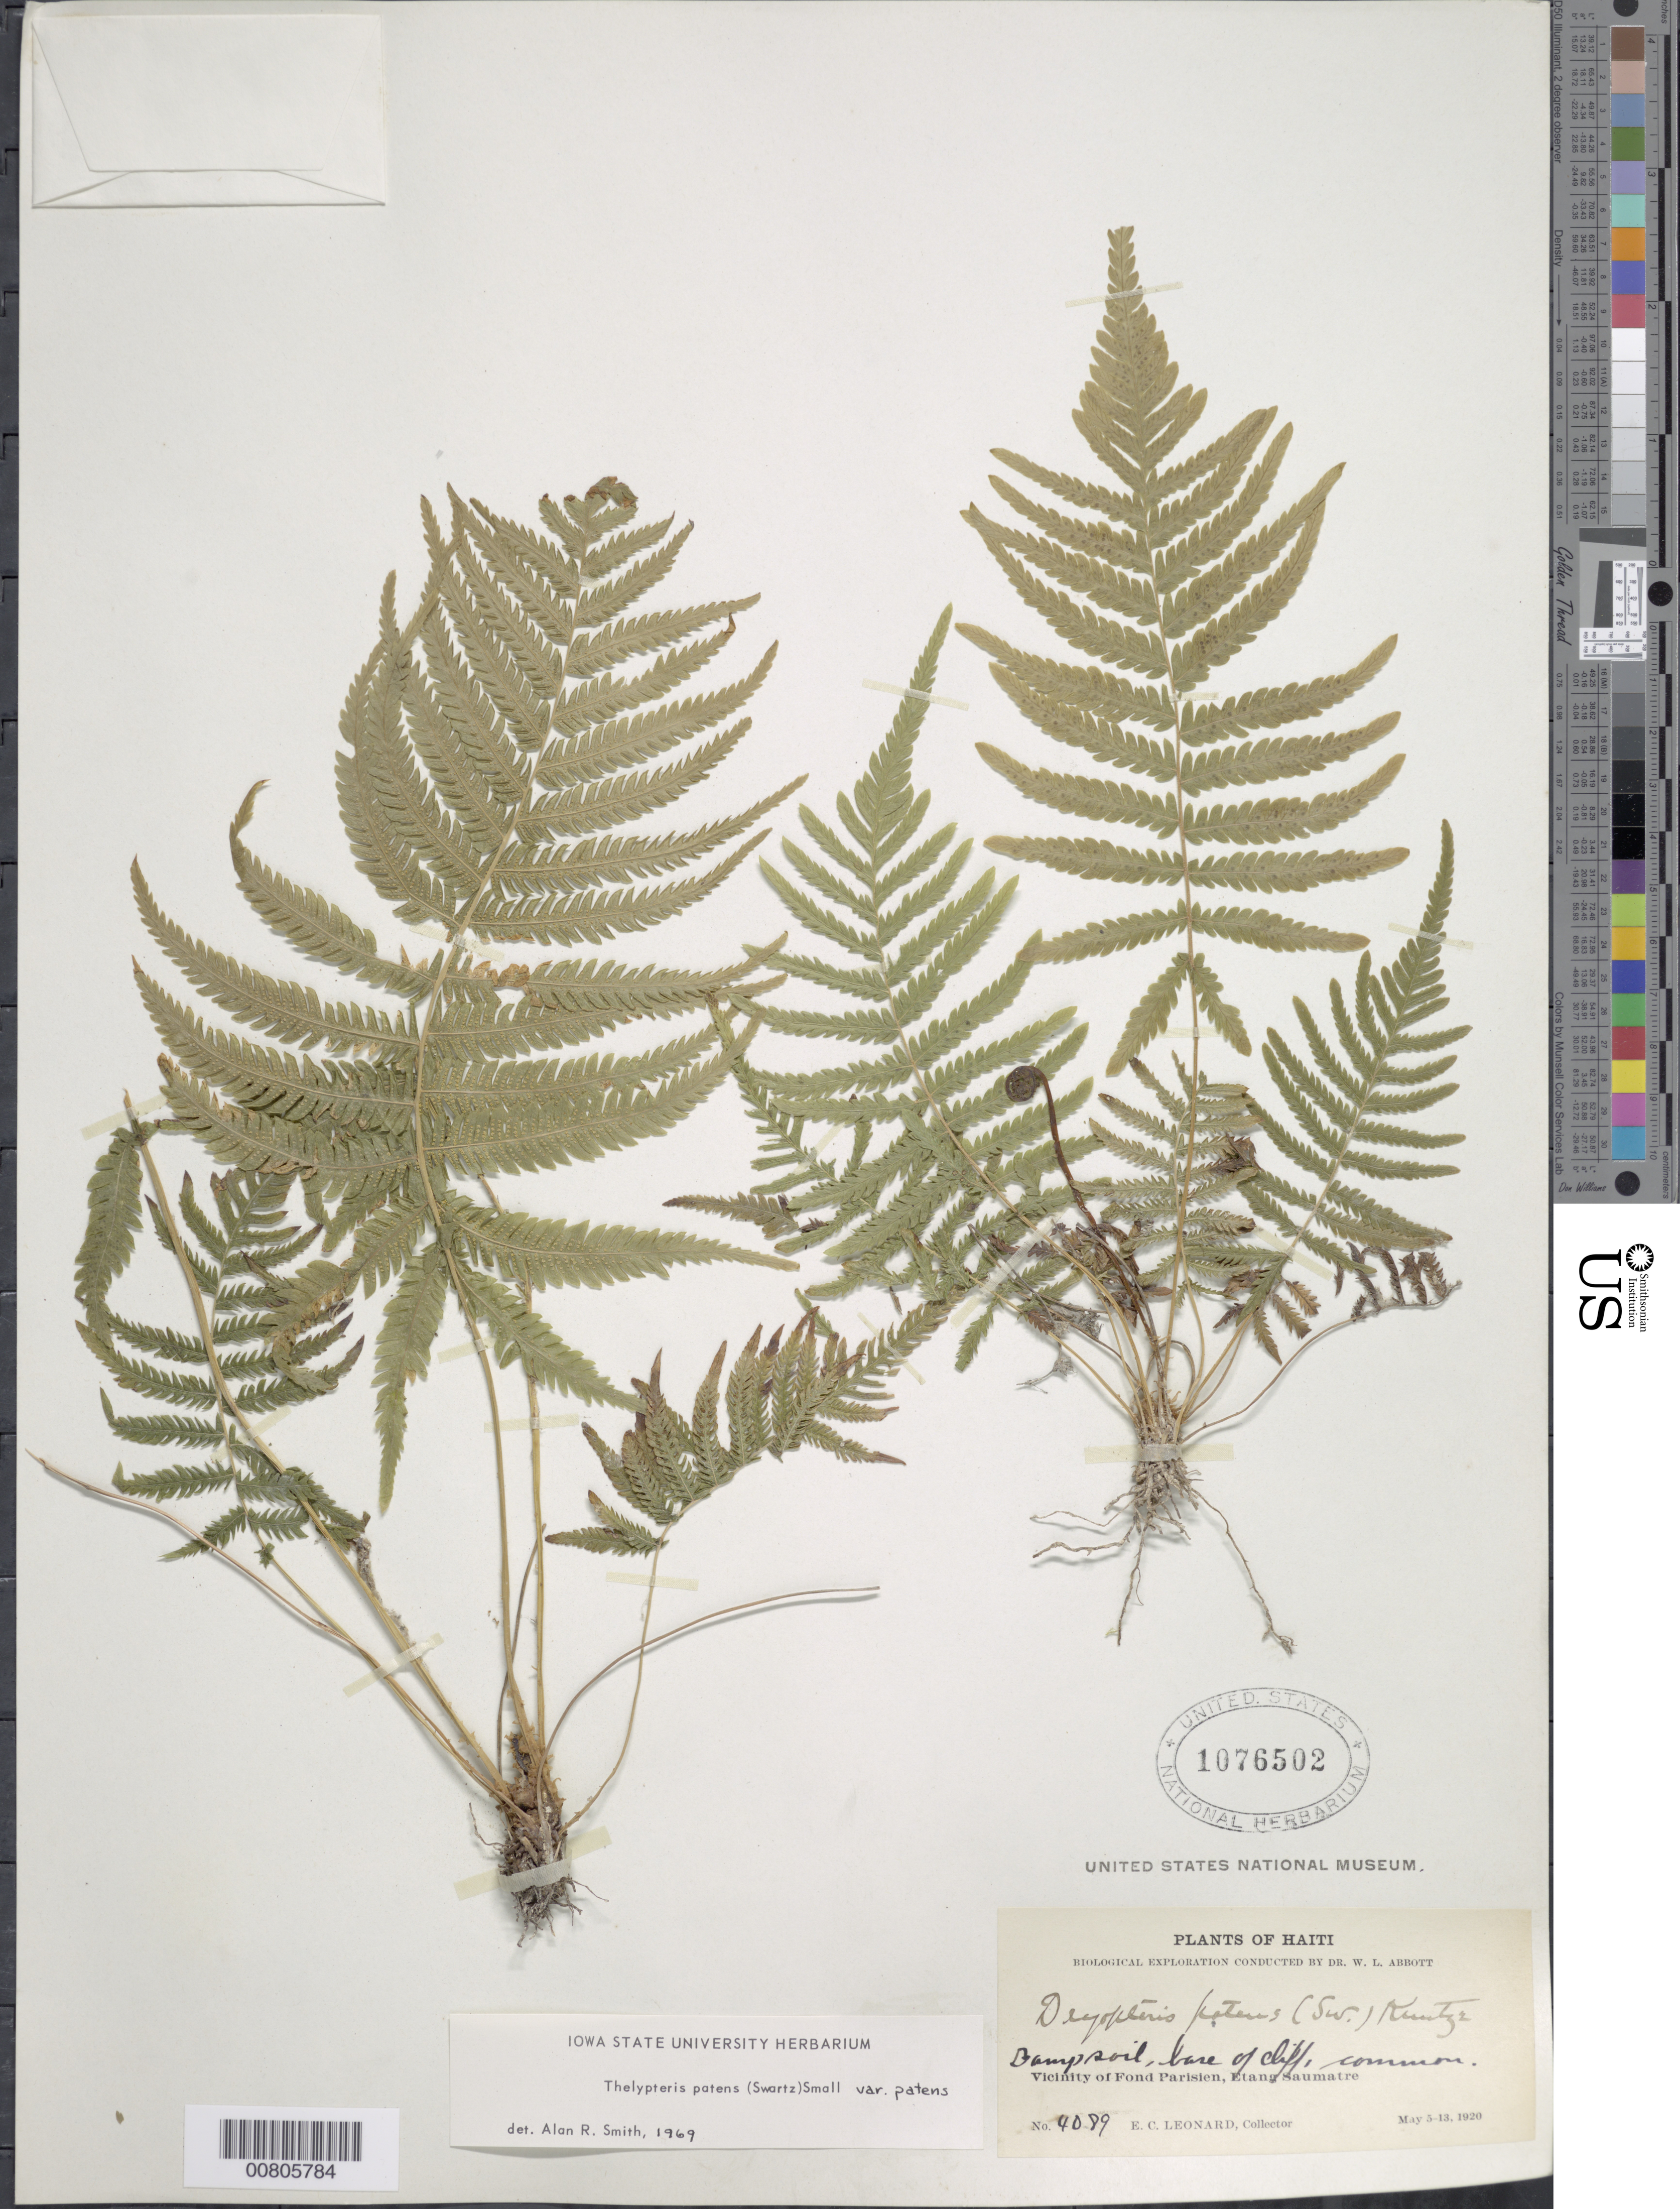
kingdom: Plantae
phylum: Tracheophyta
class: Polypodiopsida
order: Polypodiales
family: Thelypteridaceae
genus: Christella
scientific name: Christella patens var. patens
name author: (Sw.) Holttum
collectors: E. C. Leonard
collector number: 4089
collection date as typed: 05 May 1920 to 13 May 1920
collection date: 1920-05-05/1920-05-13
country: Haiti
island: Hispaniola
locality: Etang Saumatre, Fond Parisien vicinity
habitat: Damp soil, base of cliff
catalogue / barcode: US 1076502